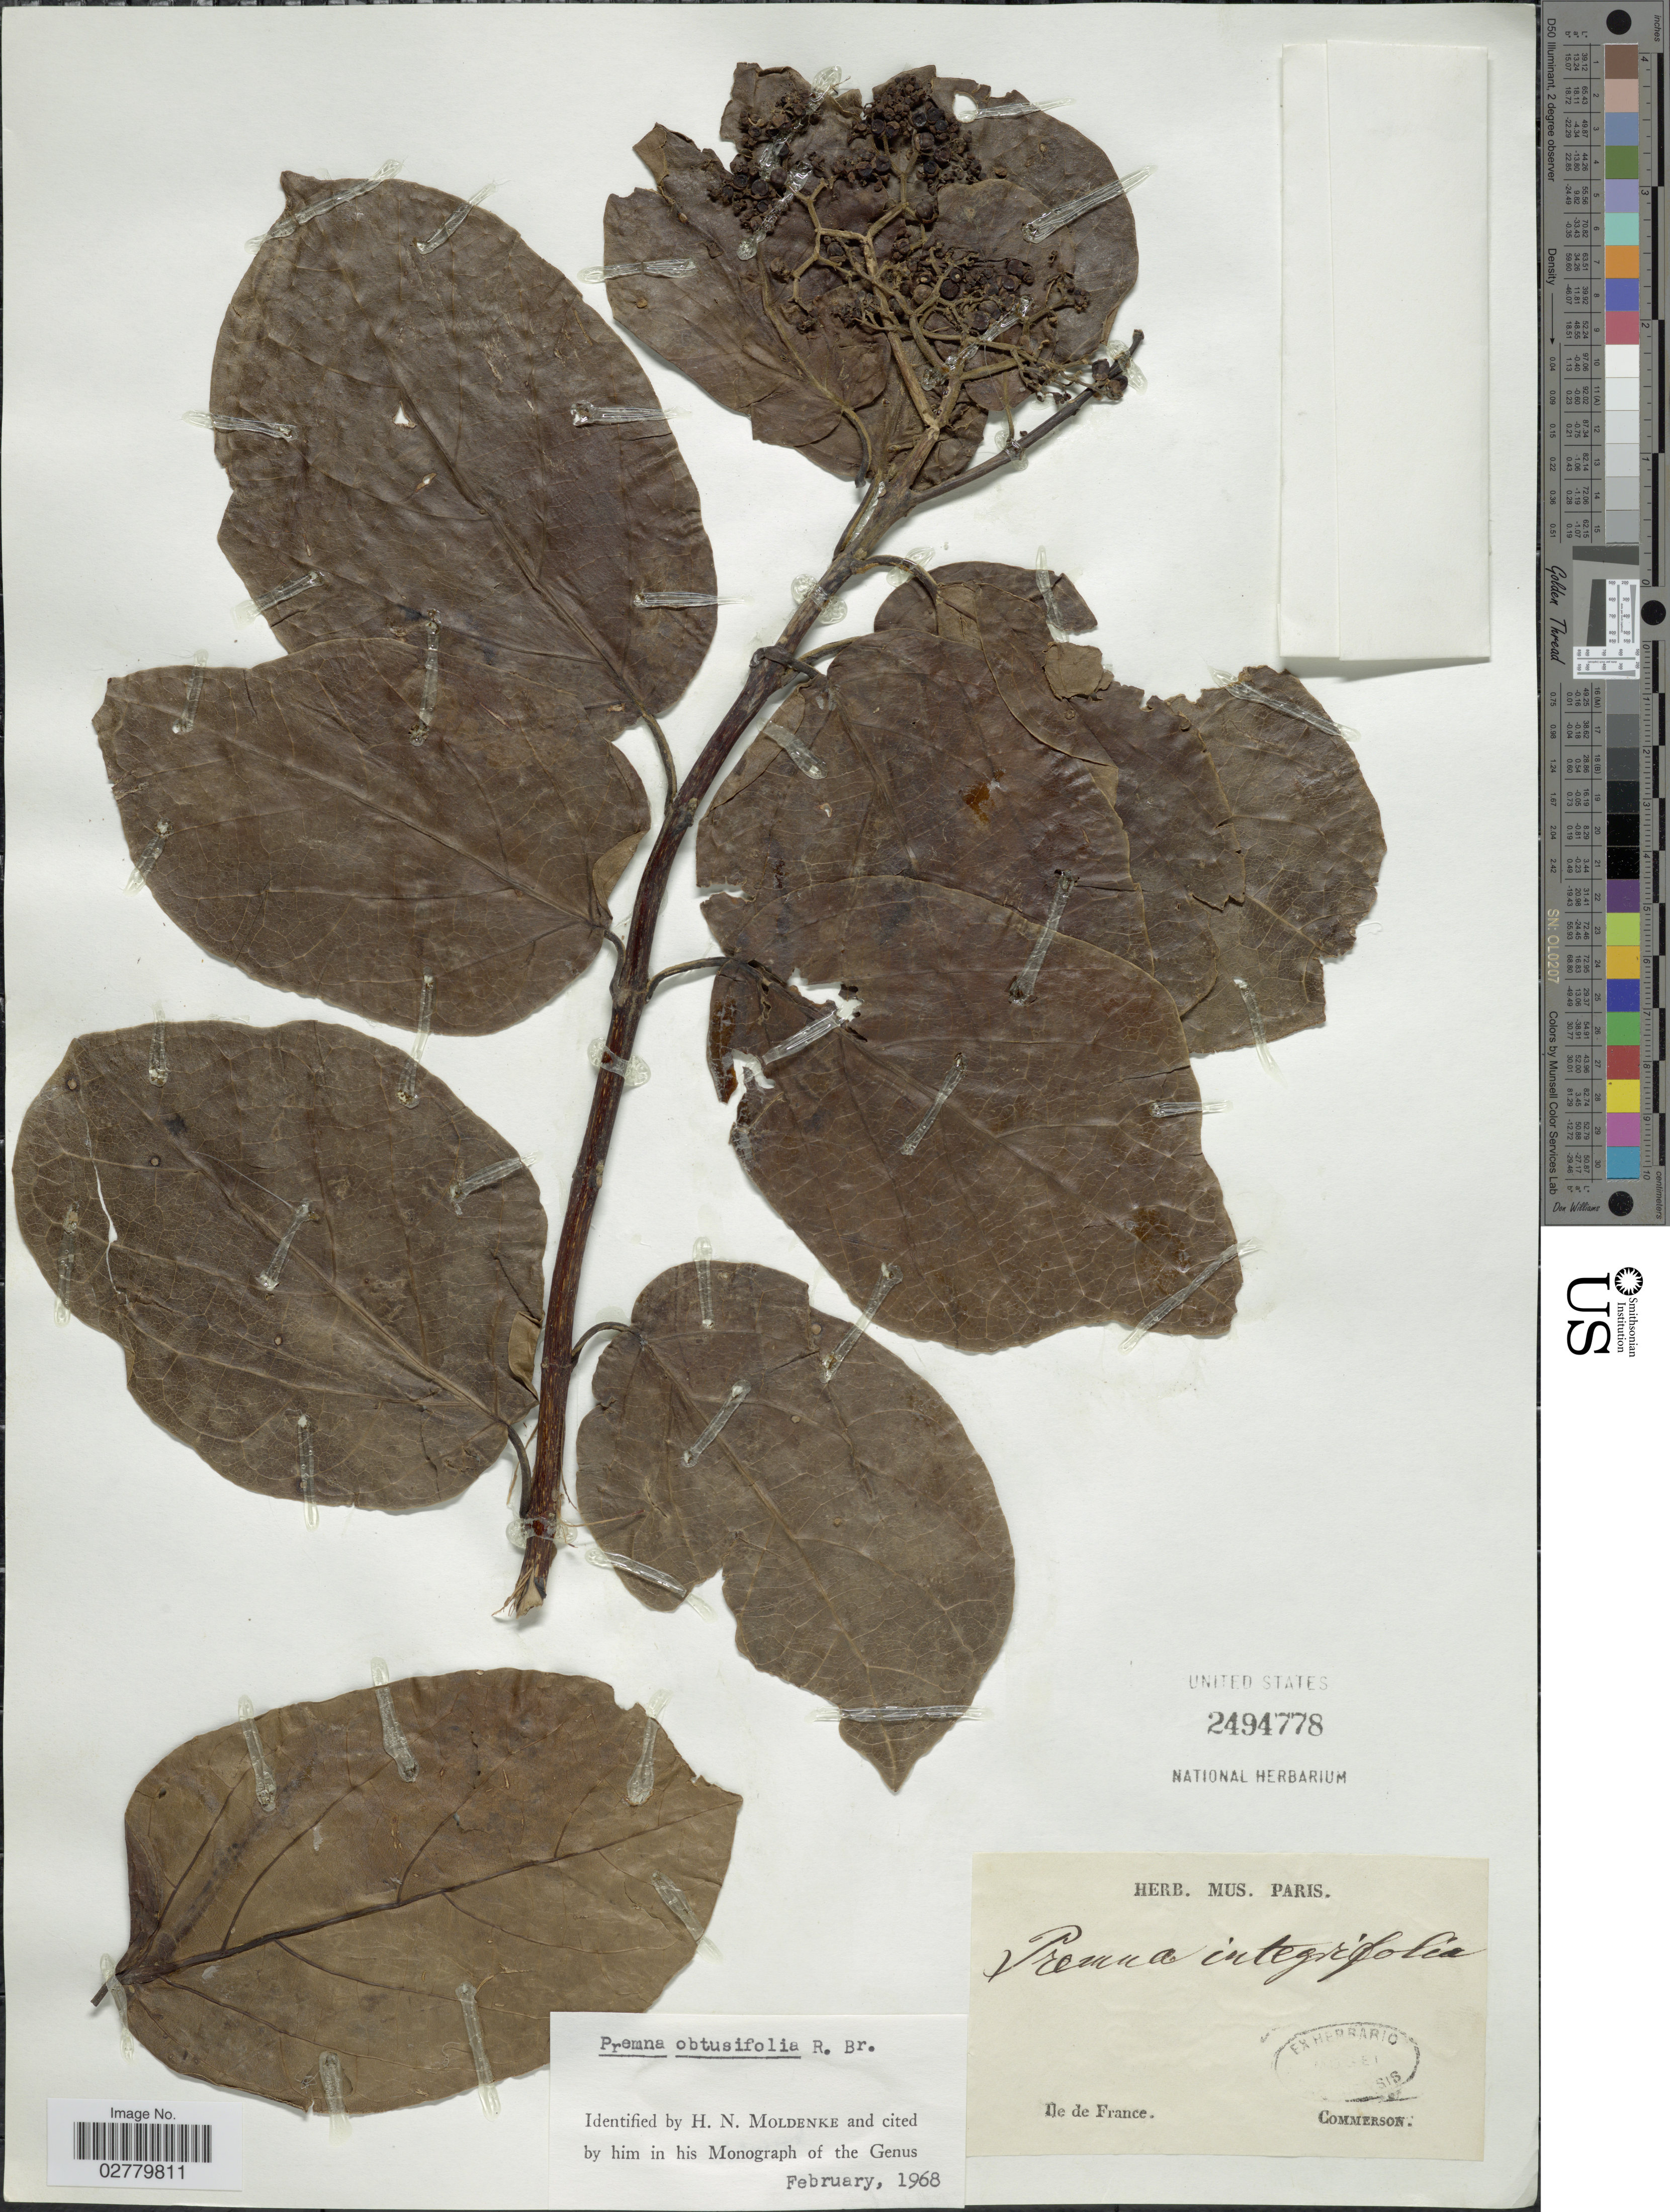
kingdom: Plantae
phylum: Tracheophyta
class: Magnoliopsida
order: Lamiales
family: Lamiaceae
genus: Premna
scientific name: Premna obtusifolia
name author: R. Br.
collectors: Commerson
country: France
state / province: Île-de-France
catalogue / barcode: US 2494778